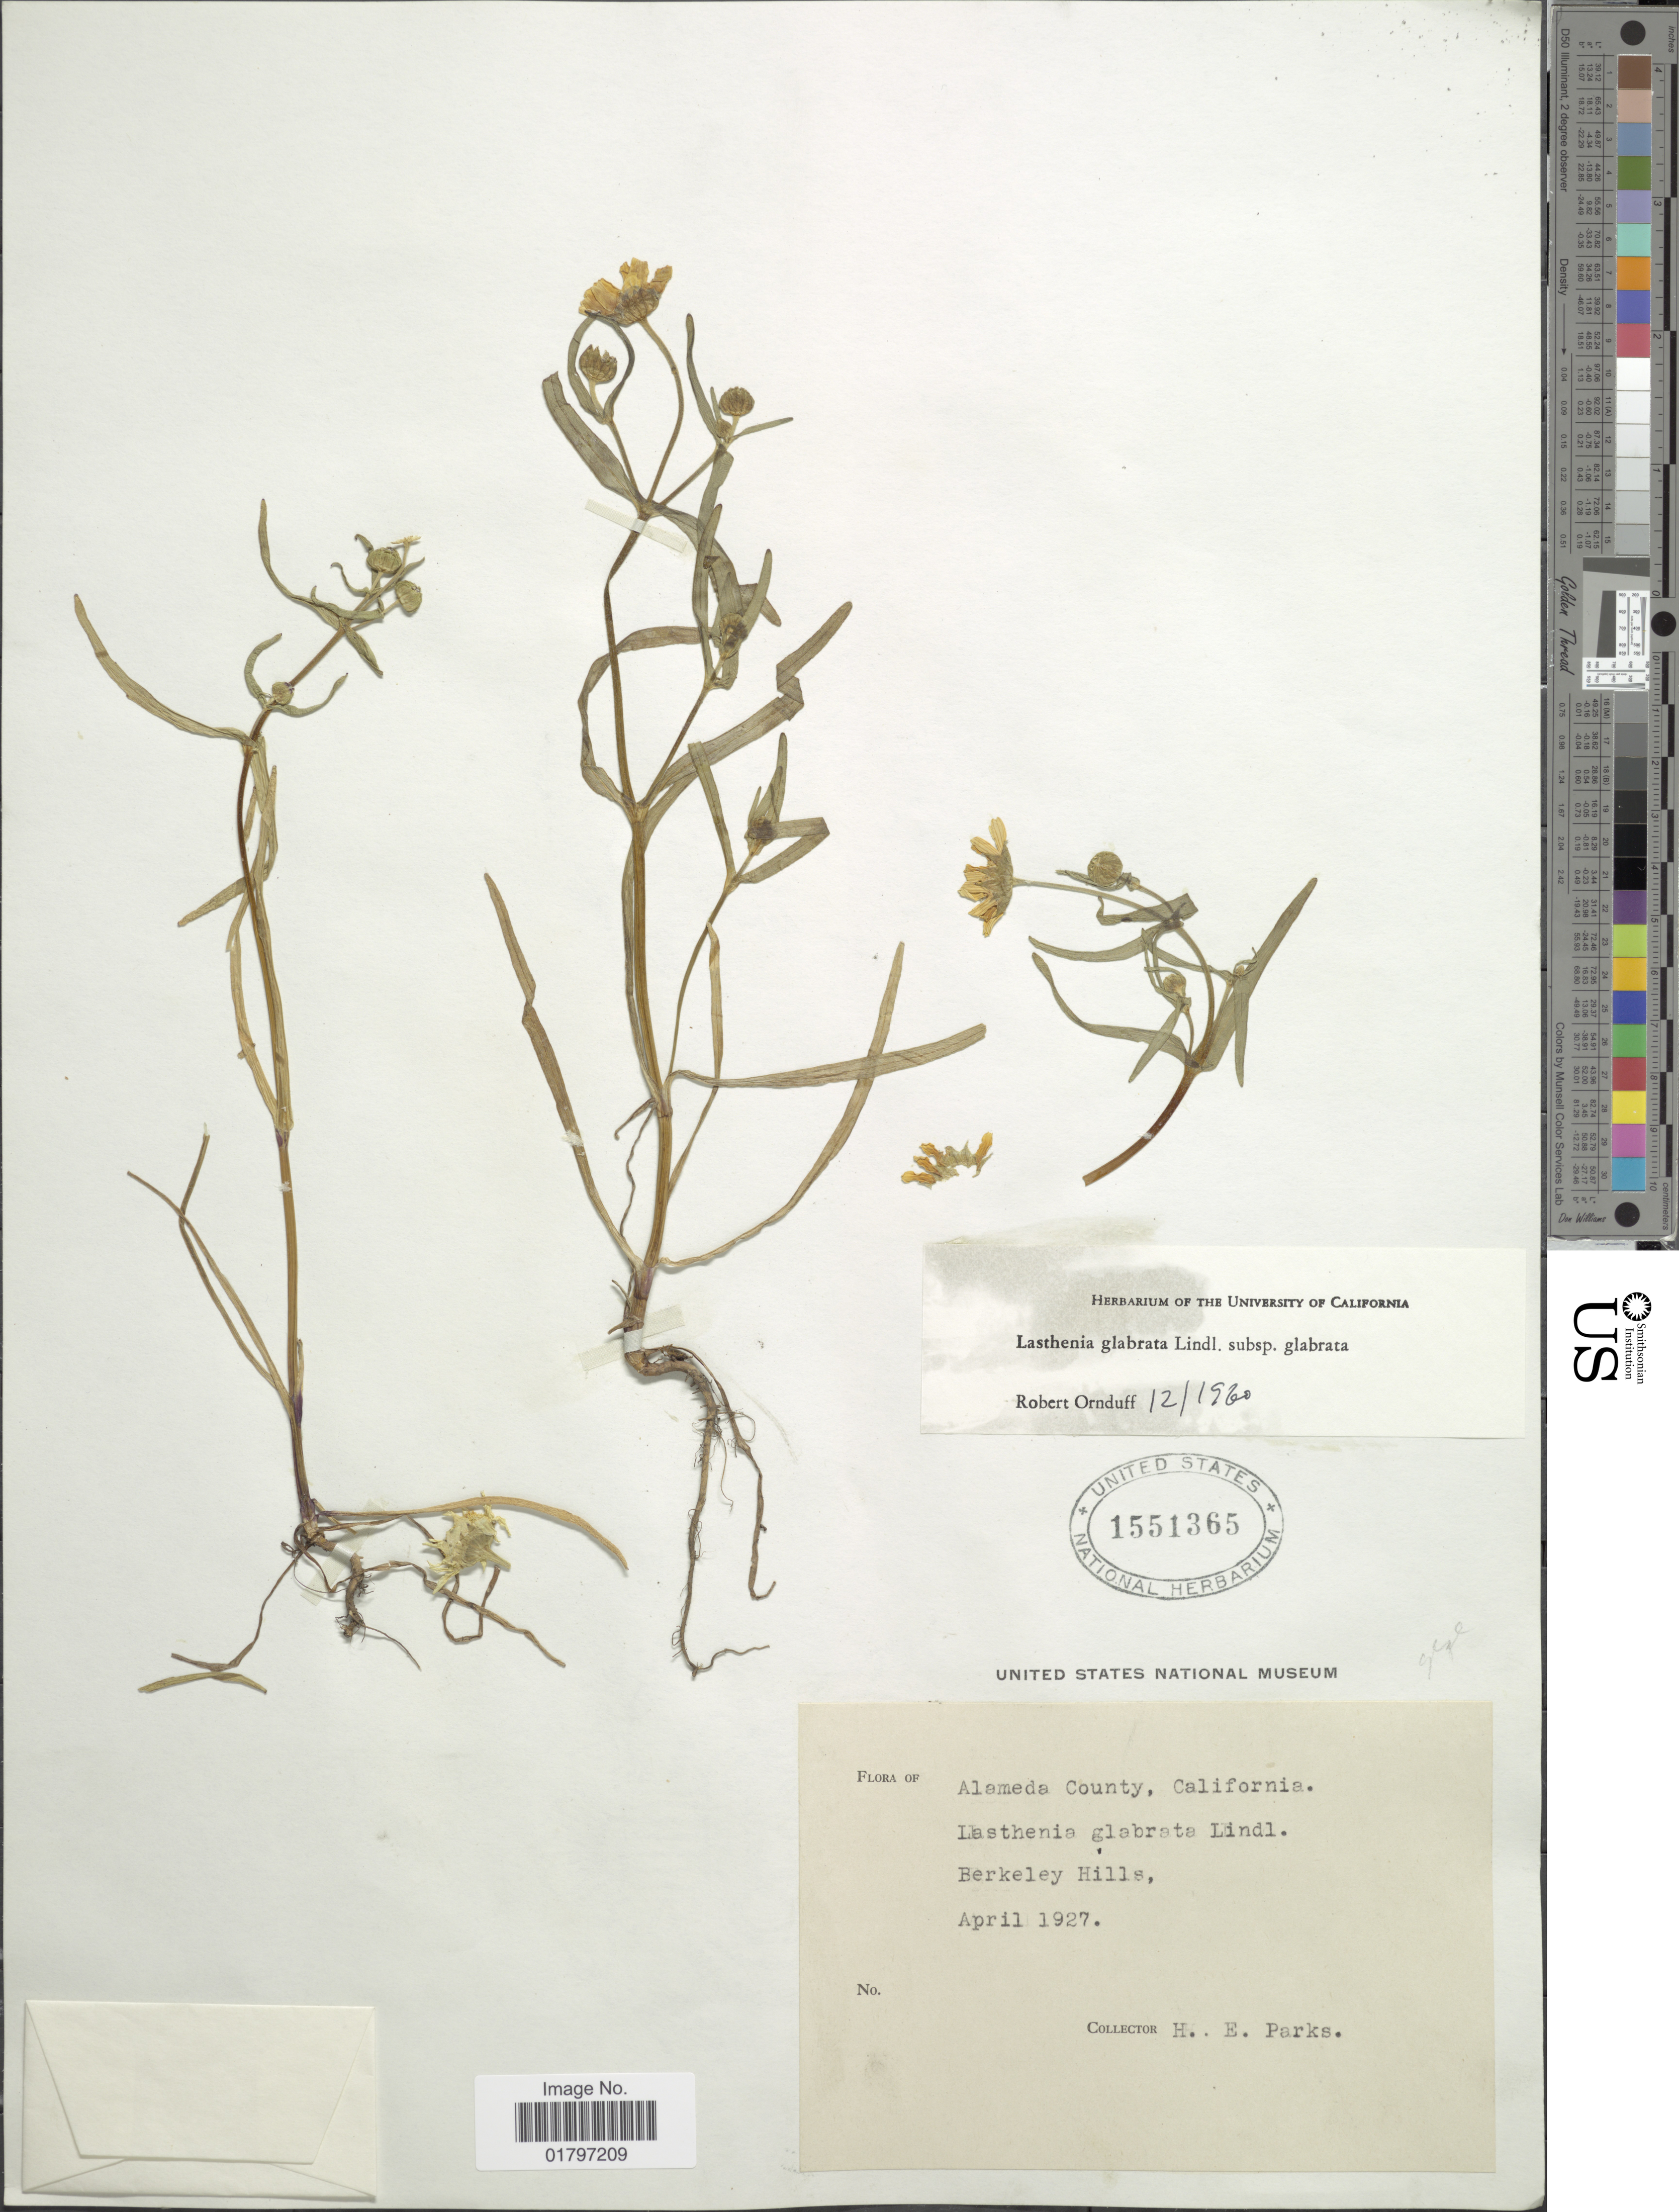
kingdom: Plantae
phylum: Tracheophyta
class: Magnoliopsida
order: Asterales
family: Asteraceae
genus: Lasthenia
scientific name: Lasthenia glabrata subsp. glabrata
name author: Lindl.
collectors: H. E. Parks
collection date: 1927-04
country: United States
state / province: California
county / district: Alameda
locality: Alameda County. Berkeley Hills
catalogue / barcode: US 1551365